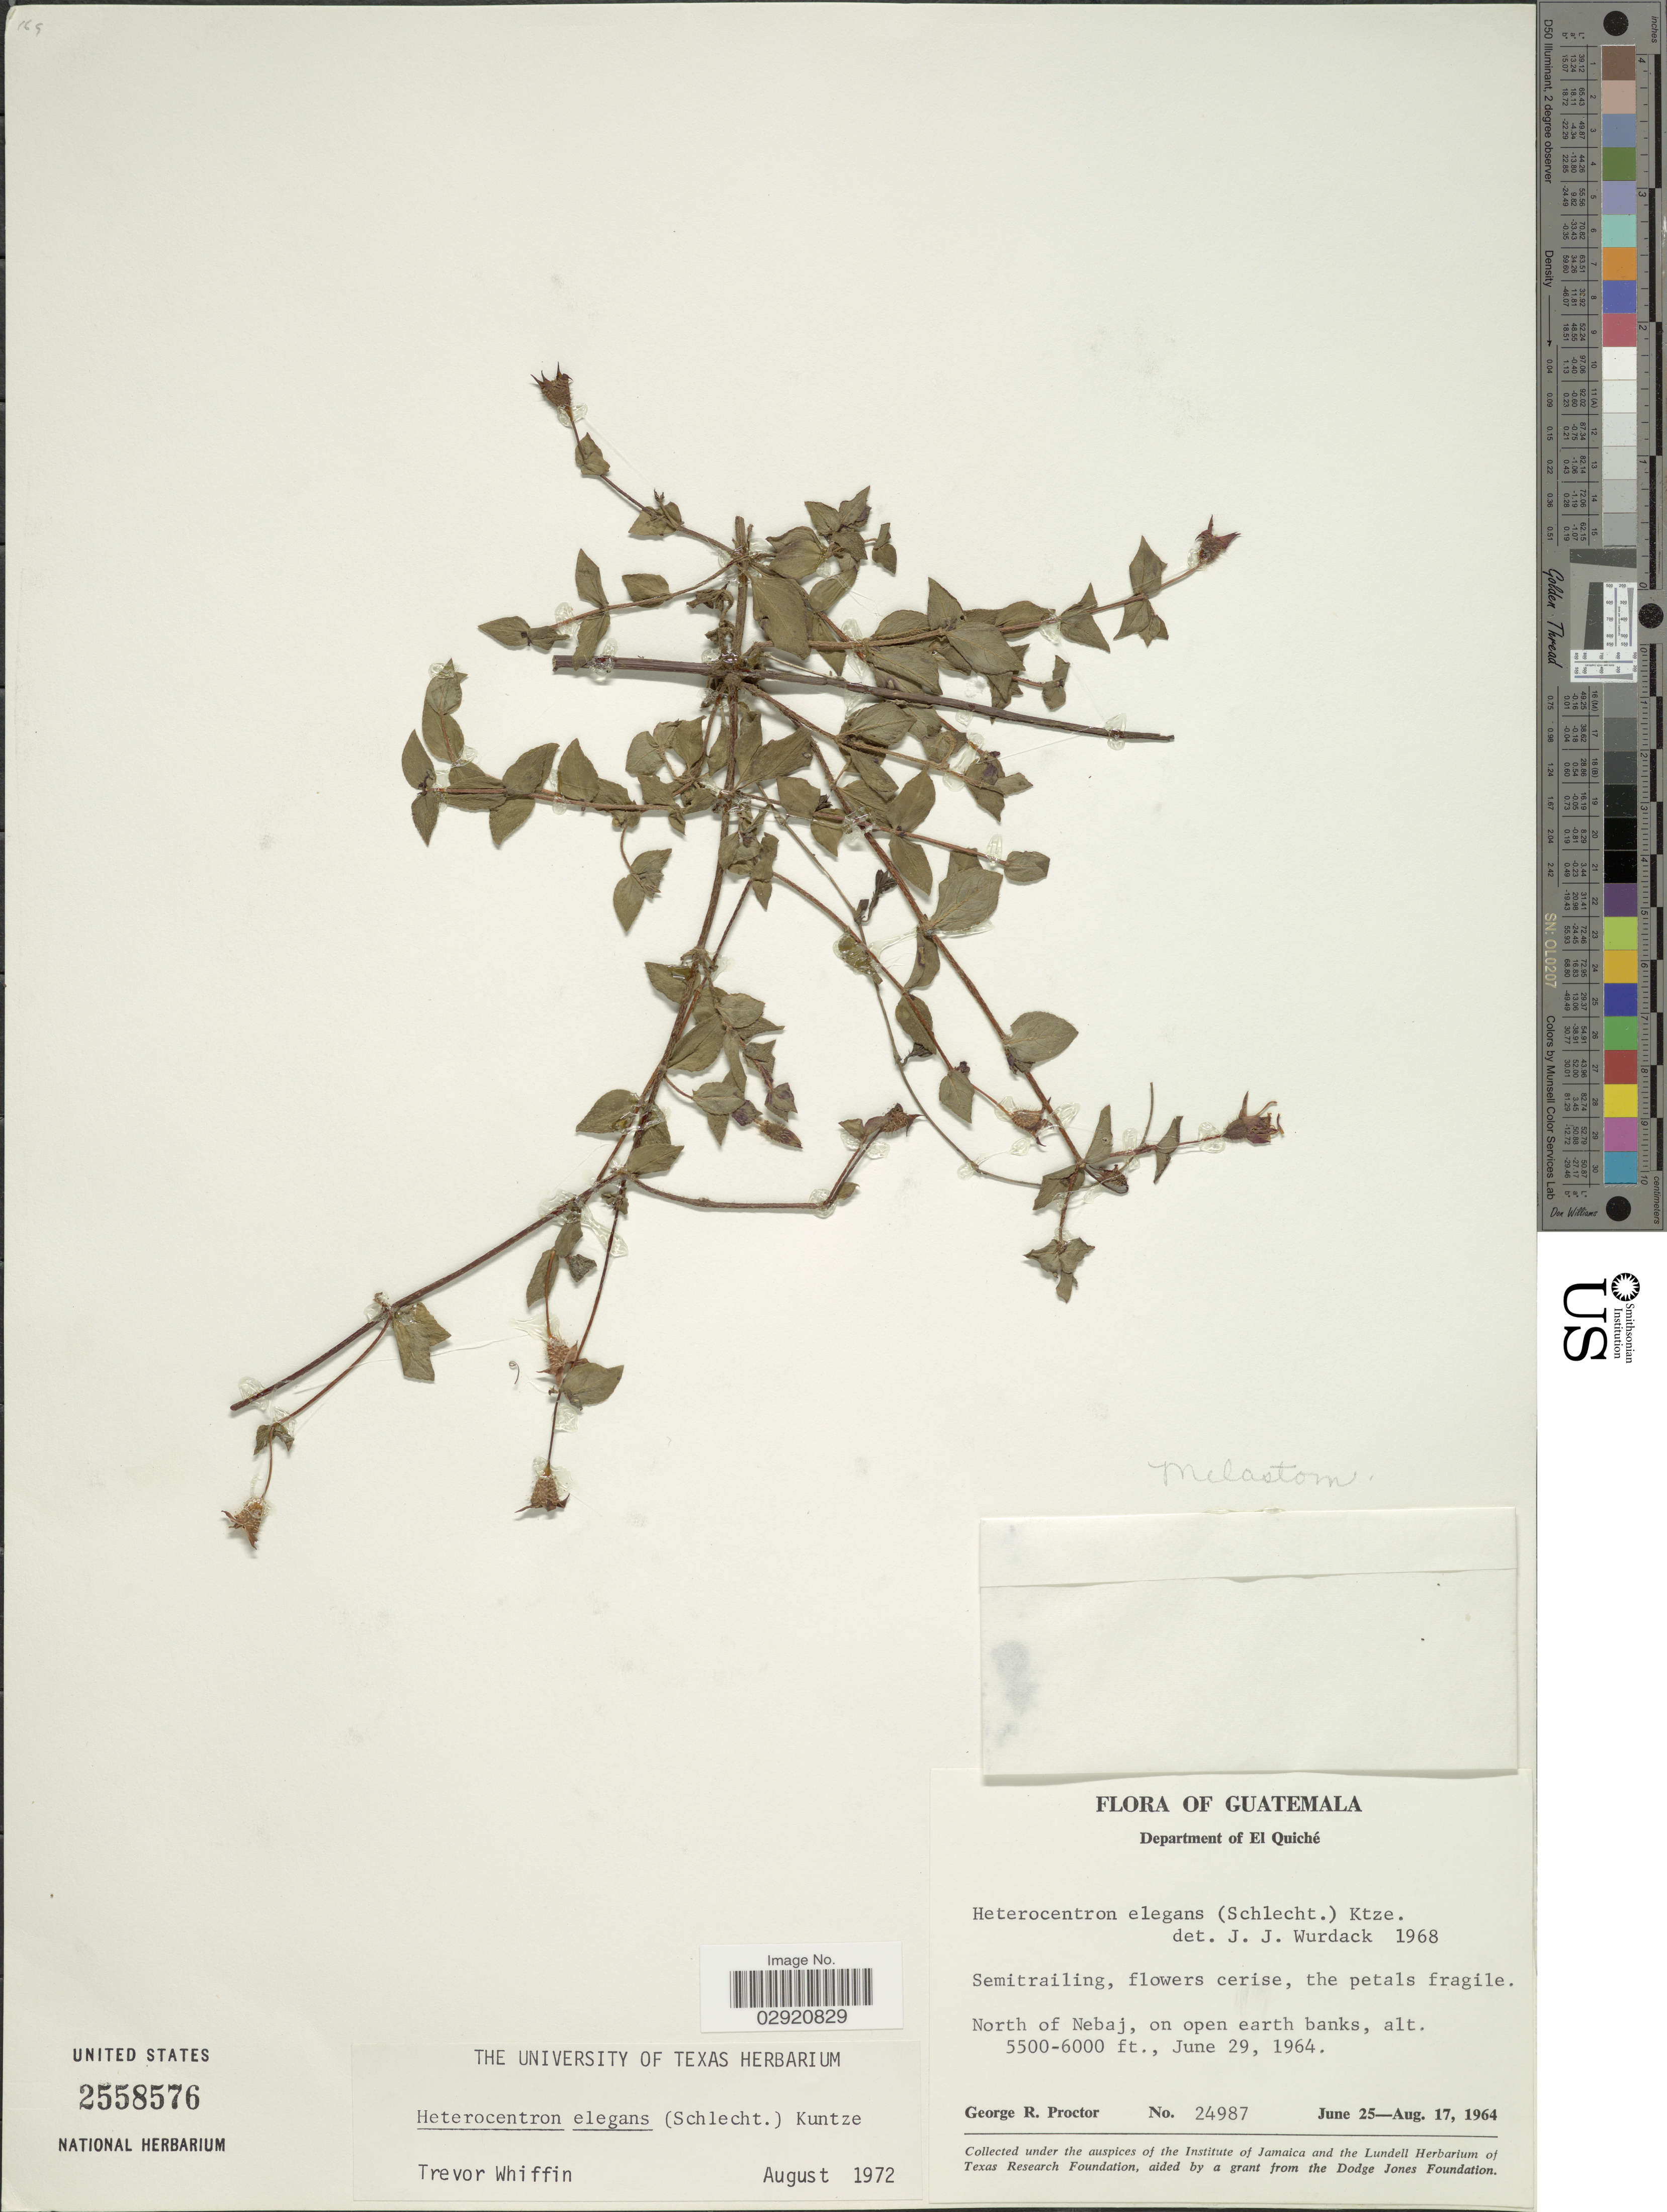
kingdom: Plantae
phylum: Tracheophyta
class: Magnoliopsida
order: Myrtales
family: Melastomataceae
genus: Heterocentron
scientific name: Heterocentron elegans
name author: (Schltdl.) Kuntze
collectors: G. Proctor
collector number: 24987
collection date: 1964-06-25/1964-08-17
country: Guatemala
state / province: El Quiché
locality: Department of El Quiché. North of Nebaj, on open earth banks.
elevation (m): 1676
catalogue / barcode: US 2558576